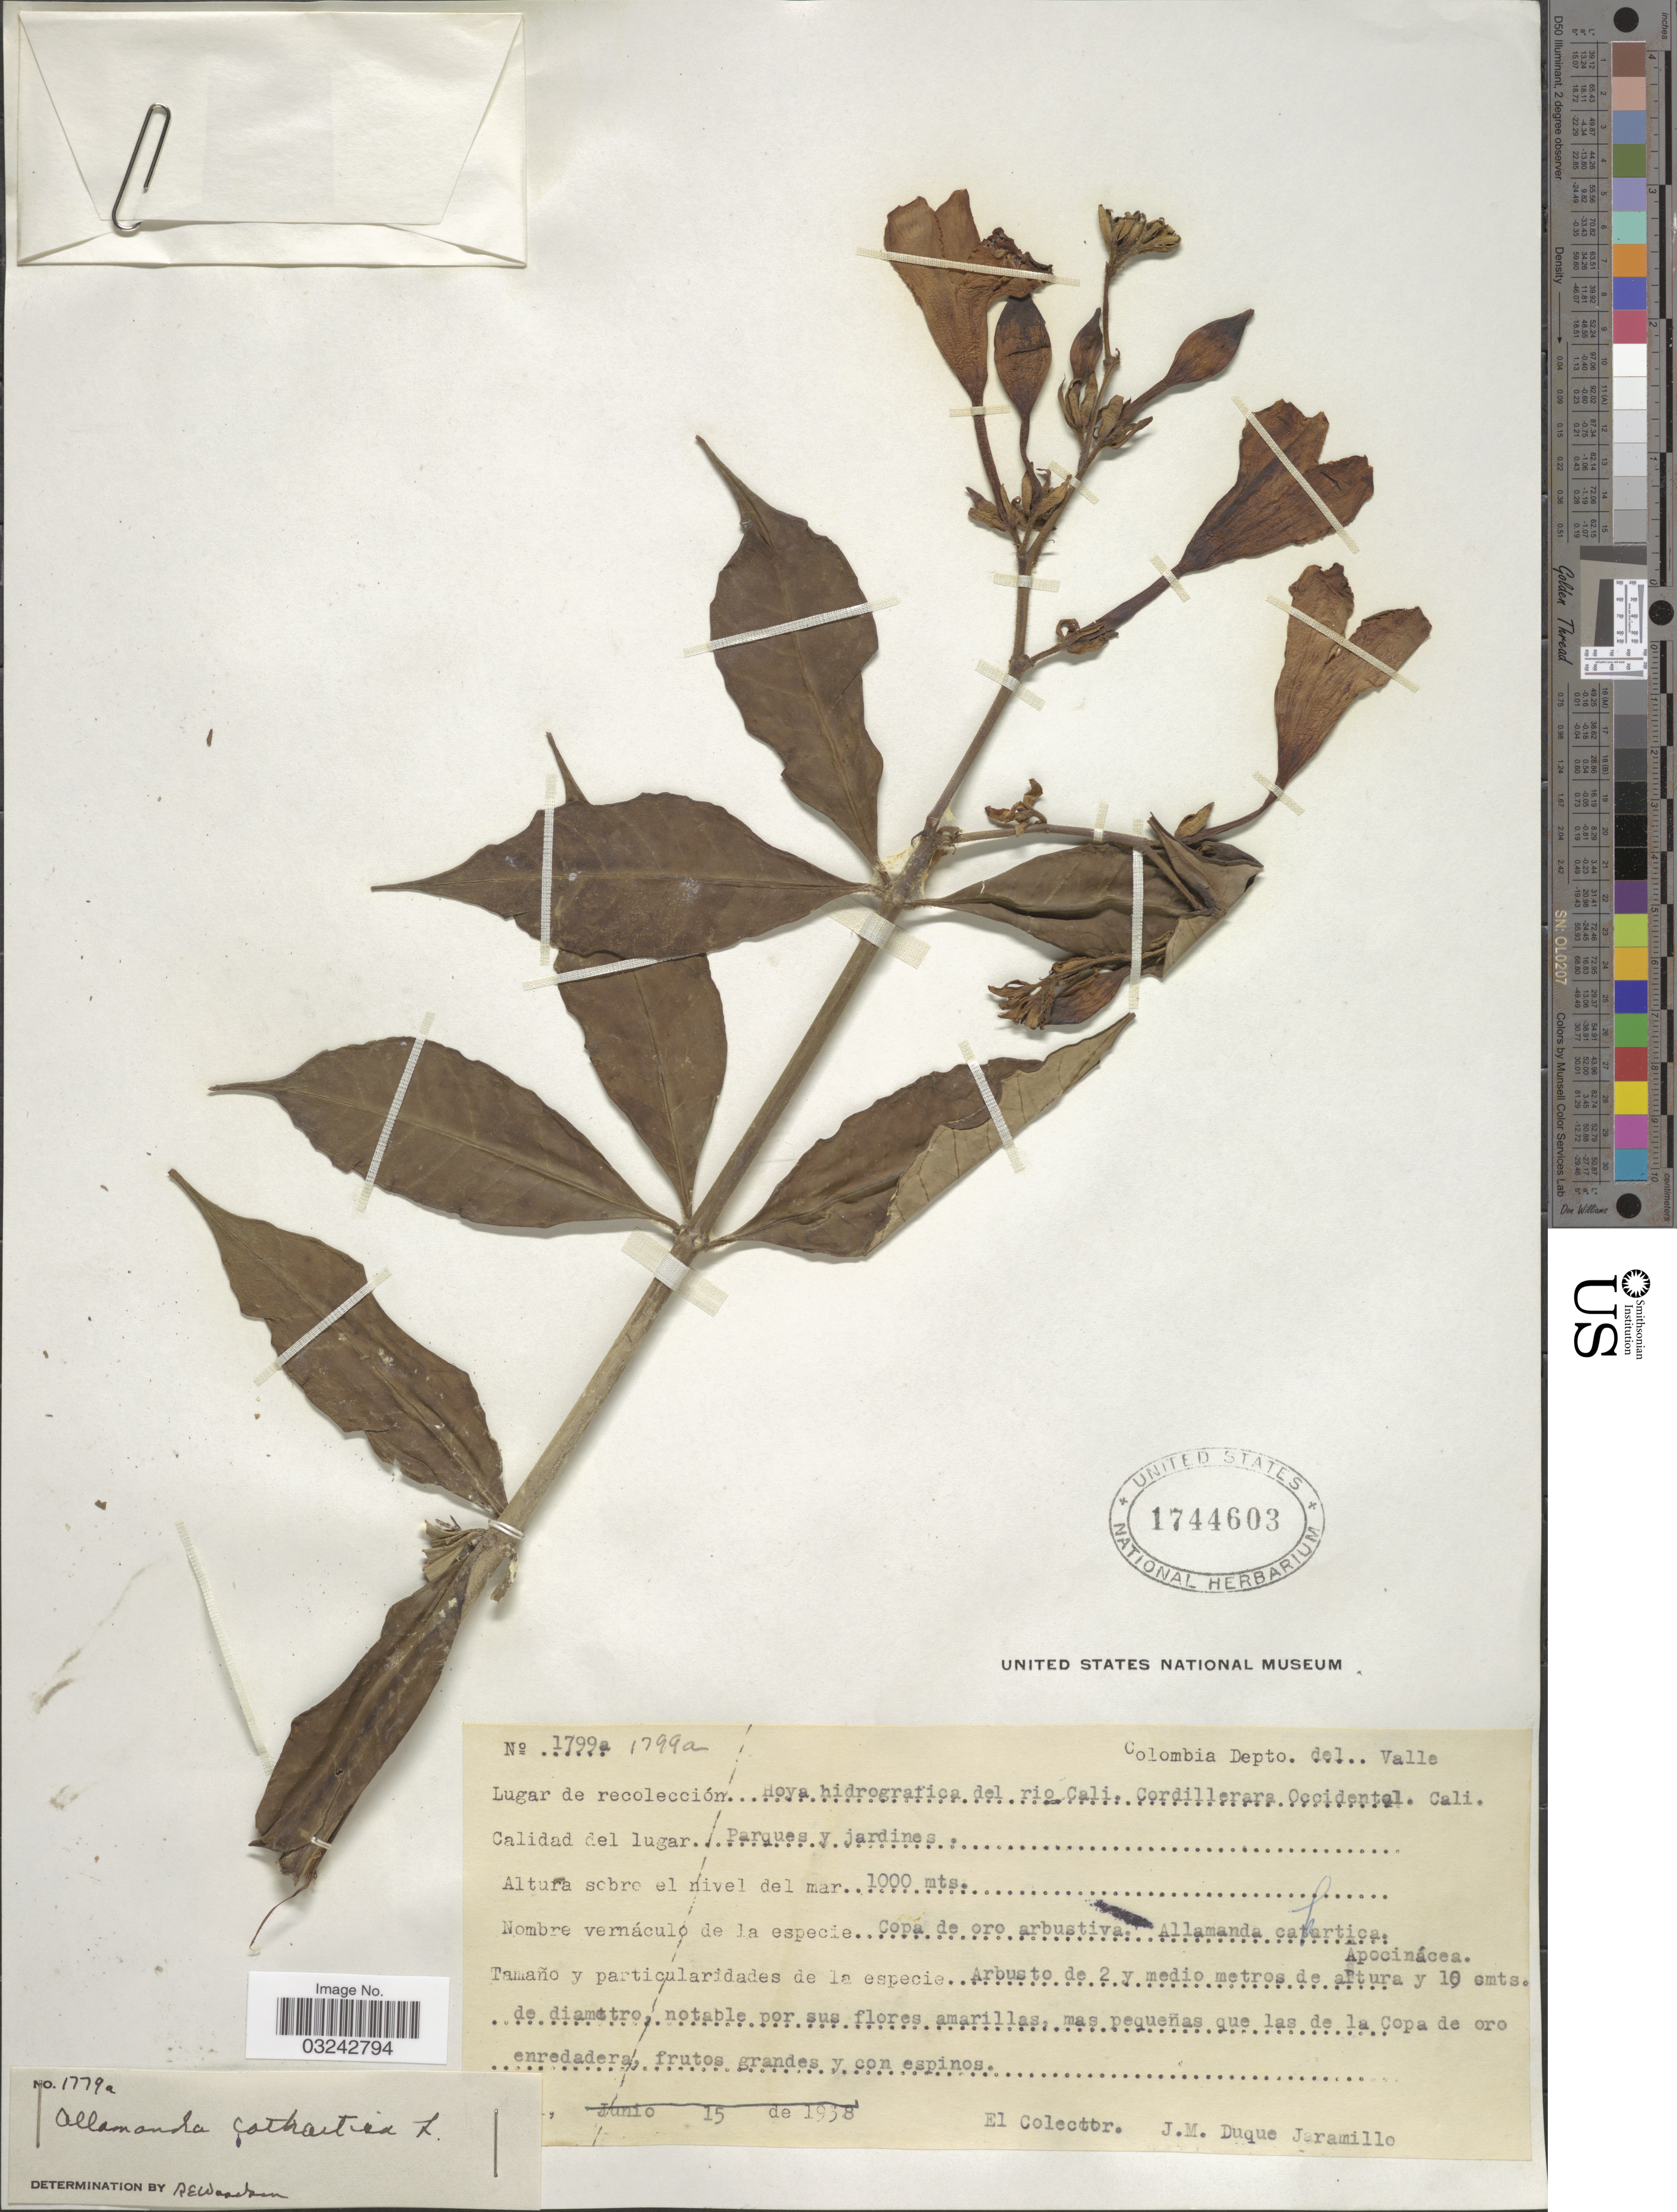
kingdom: Plantae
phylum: Tracheophyta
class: Magnoliopsida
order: Gentianales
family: Apocynaceae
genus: Allamanda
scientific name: Allamanda cathartica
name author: L.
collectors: J. M. Duque Jaramillo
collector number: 1799a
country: Colombia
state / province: Valle del Cauca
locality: Depto. del Valle. Hoya hidrografica del rio Cali. Cordillera Occidental. Cali. Parques y jardines.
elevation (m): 1000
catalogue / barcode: US 1744603